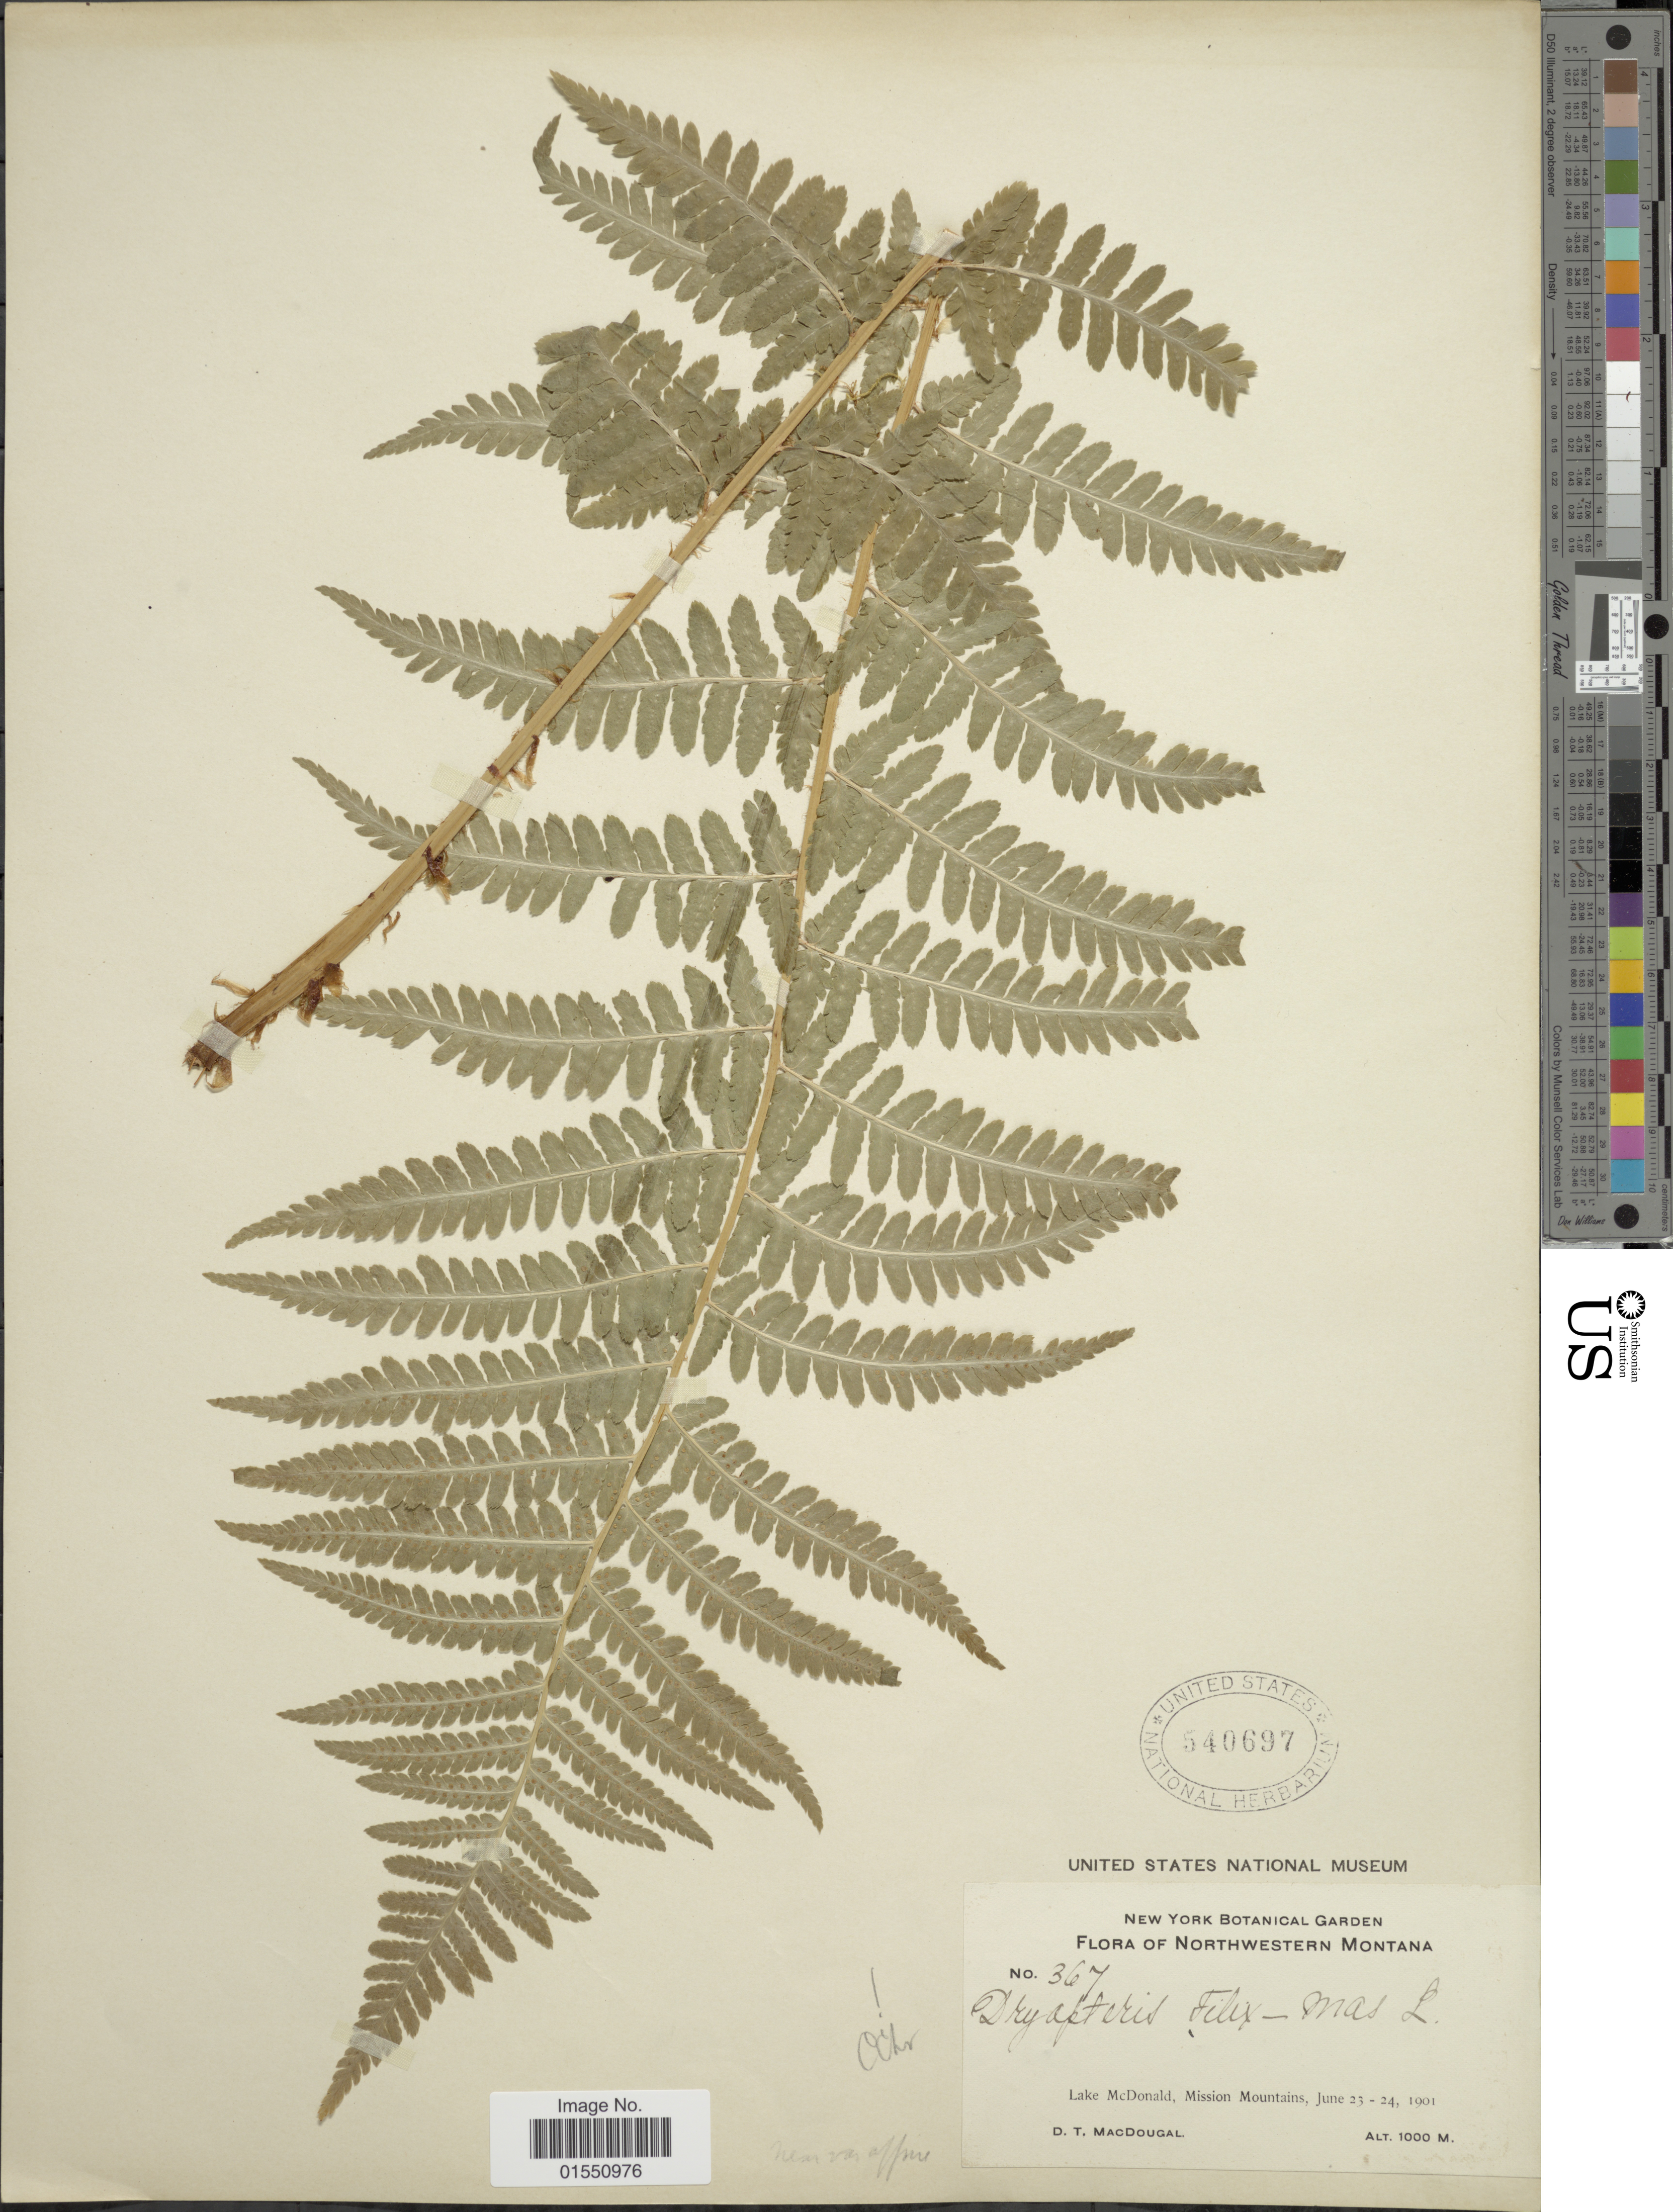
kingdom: Plantae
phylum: Tracheophyta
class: Polypodiopsida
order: Polypodiales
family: Dryopteridaceae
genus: Dryopteris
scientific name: Dryopteris filix-mas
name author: (L.) Schott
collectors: D. T. MacDougal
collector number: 367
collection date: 1901-06-23/1901-06-24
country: United States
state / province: Montana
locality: Northwestern Montana. Lake McDonald, Mission Mountains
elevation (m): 1000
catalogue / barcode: US 540697